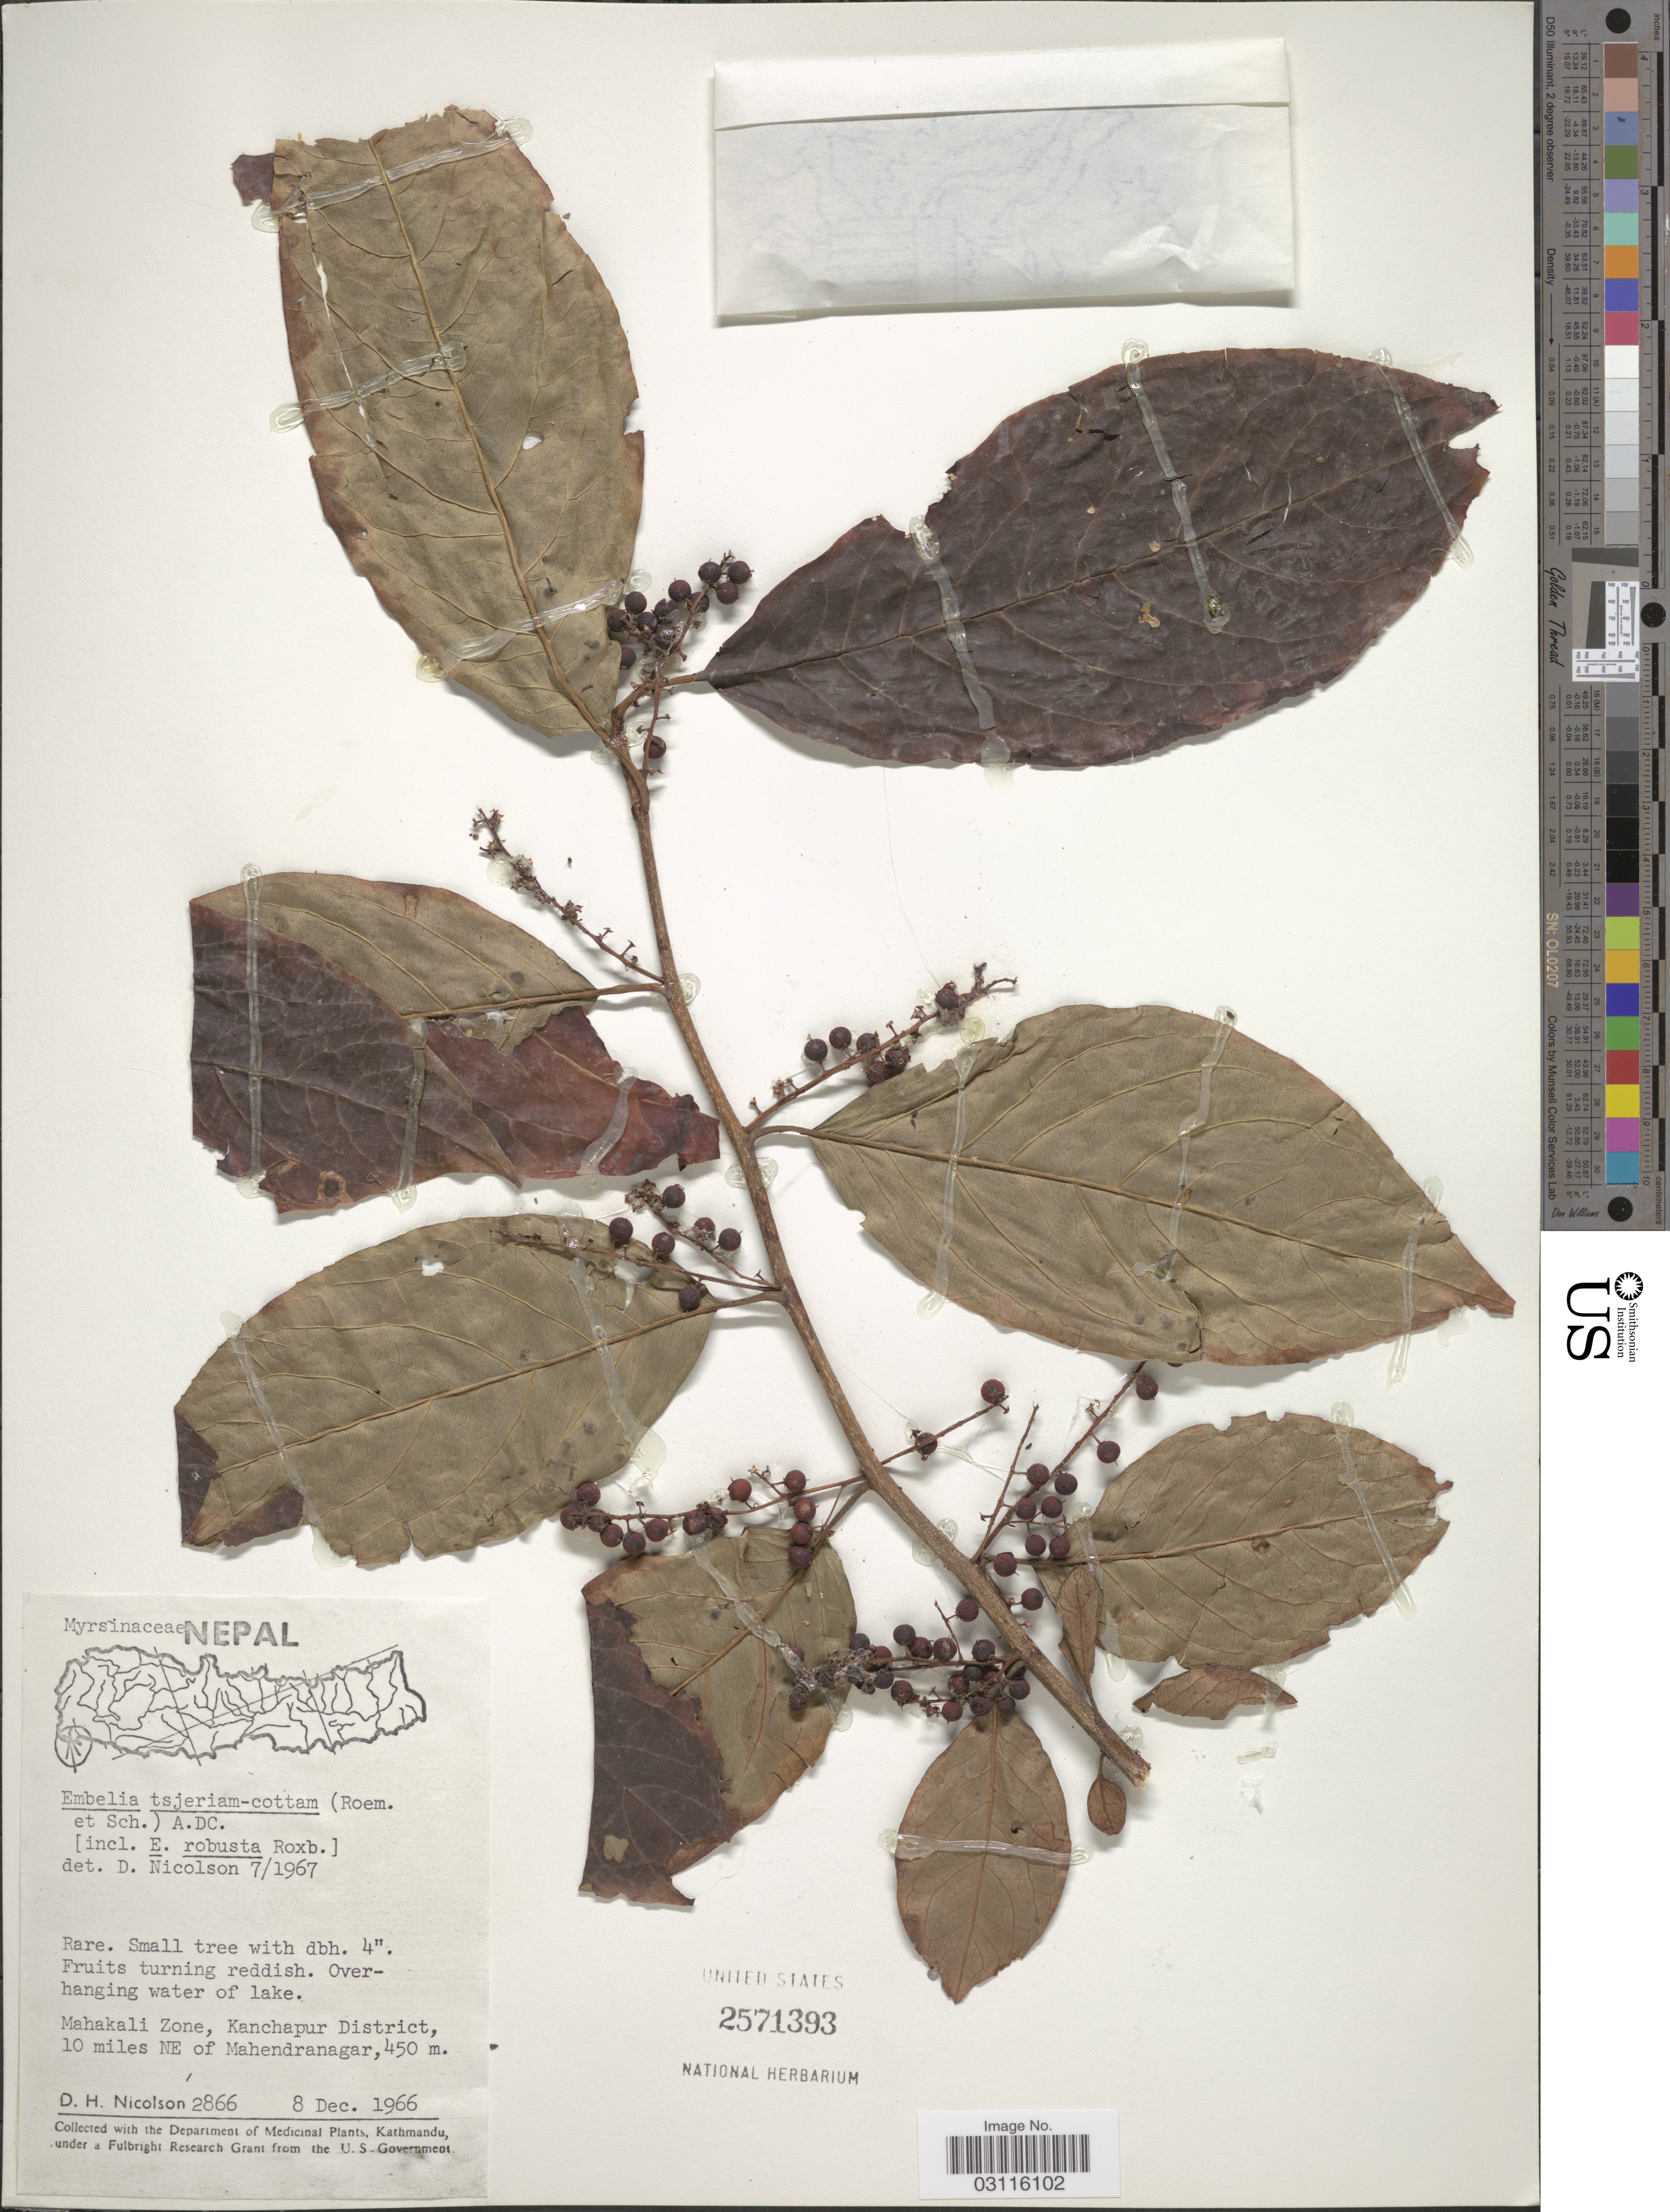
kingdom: Plantae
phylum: Tracheophyta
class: Magnoliopsida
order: Ericales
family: Primulaceae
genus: Embelia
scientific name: Embelia tsjeriam-cottam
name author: (Roem. & Schult.) A. DC.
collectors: D. H. Nicolson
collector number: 2866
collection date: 1966-12-08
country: Nepal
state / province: Mahakali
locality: Mahakali Zone, Kanchapur District, 10 miles NE of Mahendranagar.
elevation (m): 450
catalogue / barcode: US 2571393